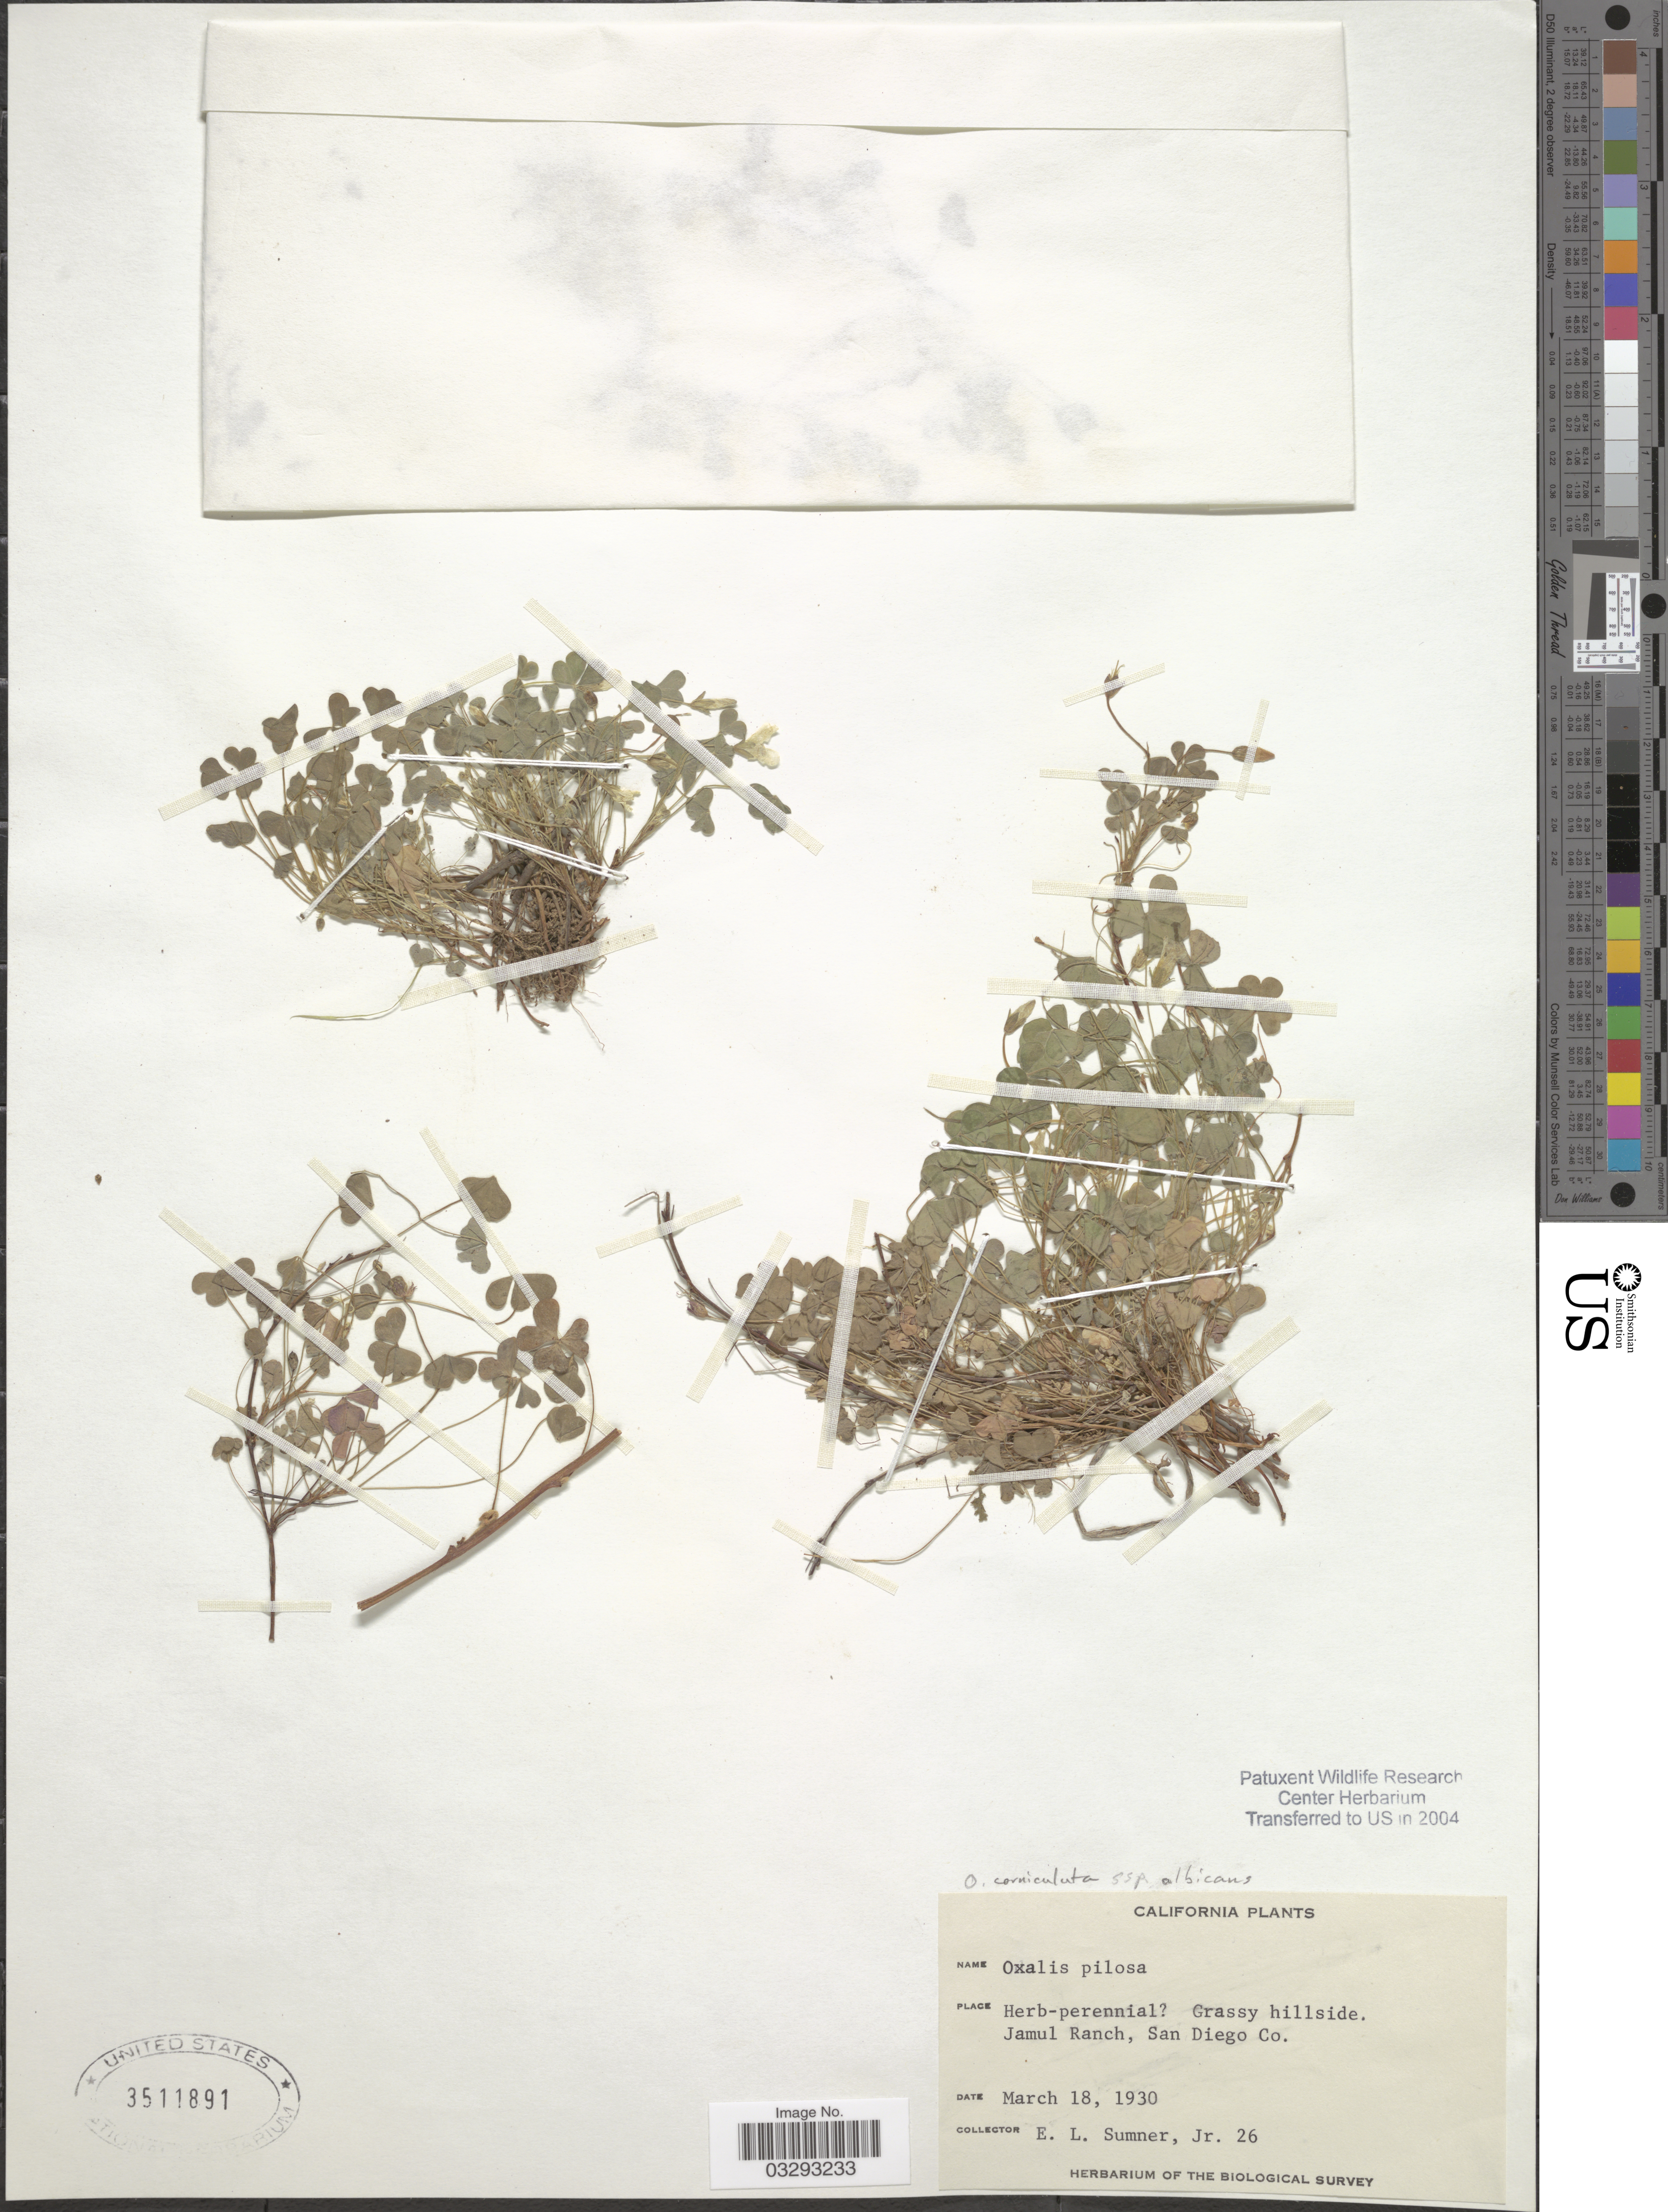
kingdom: Plantae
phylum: Tracheophyta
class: Magnoliopsida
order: Oxalidales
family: Oxalidaceae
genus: Oxalis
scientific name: Oxalis corniculata subsp. pilosa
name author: (Nutt.) Lourteig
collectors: E. Sumner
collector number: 26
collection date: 1930-03-18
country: United States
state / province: California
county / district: San Diego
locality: Jamul Ranch, San Diego Co.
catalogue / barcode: US 3511891